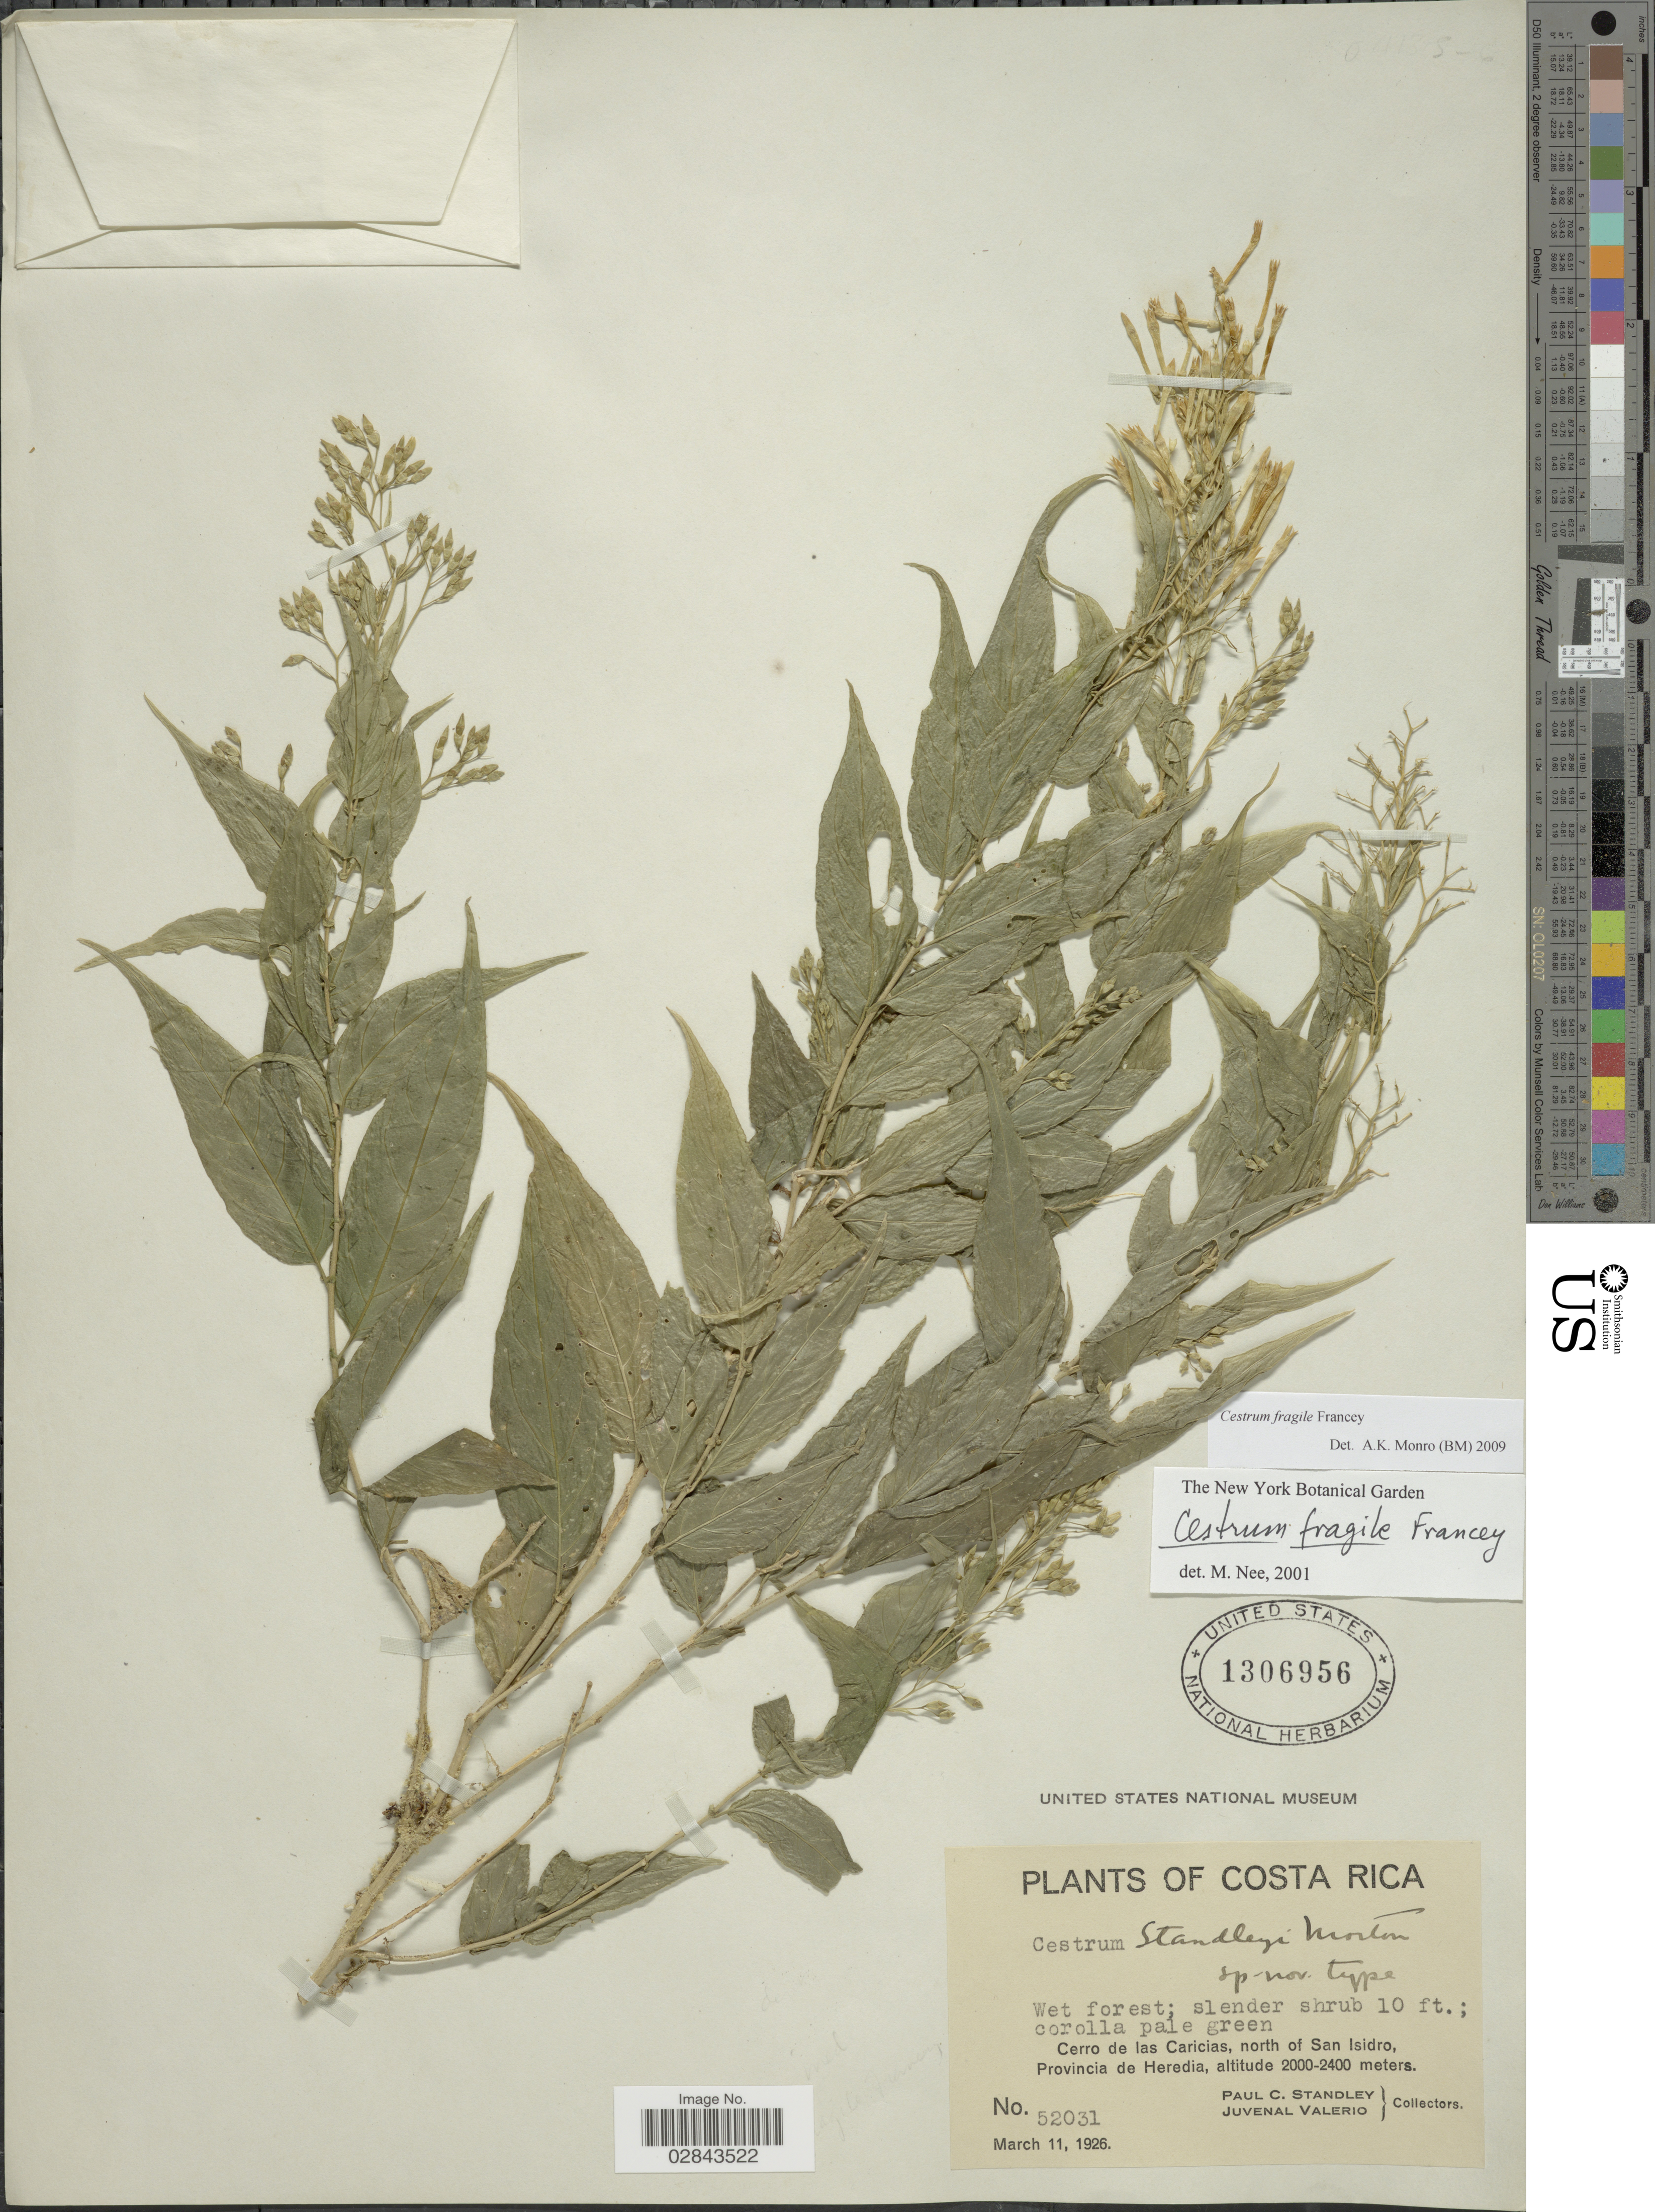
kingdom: Plantae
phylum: Tracheophyta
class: Magnoliopsida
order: Solanales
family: Solanaceae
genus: Cestrum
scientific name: Cestrum fragile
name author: Francey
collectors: P. C. Standley & J. Valerio R.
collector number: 52031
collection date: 1926-03-11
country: Costa Rica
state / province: Heredia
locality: Cerro de las Caricias, north of San Isidro, Provincia de Heredia.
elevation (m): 2000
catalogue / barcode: US 1306956